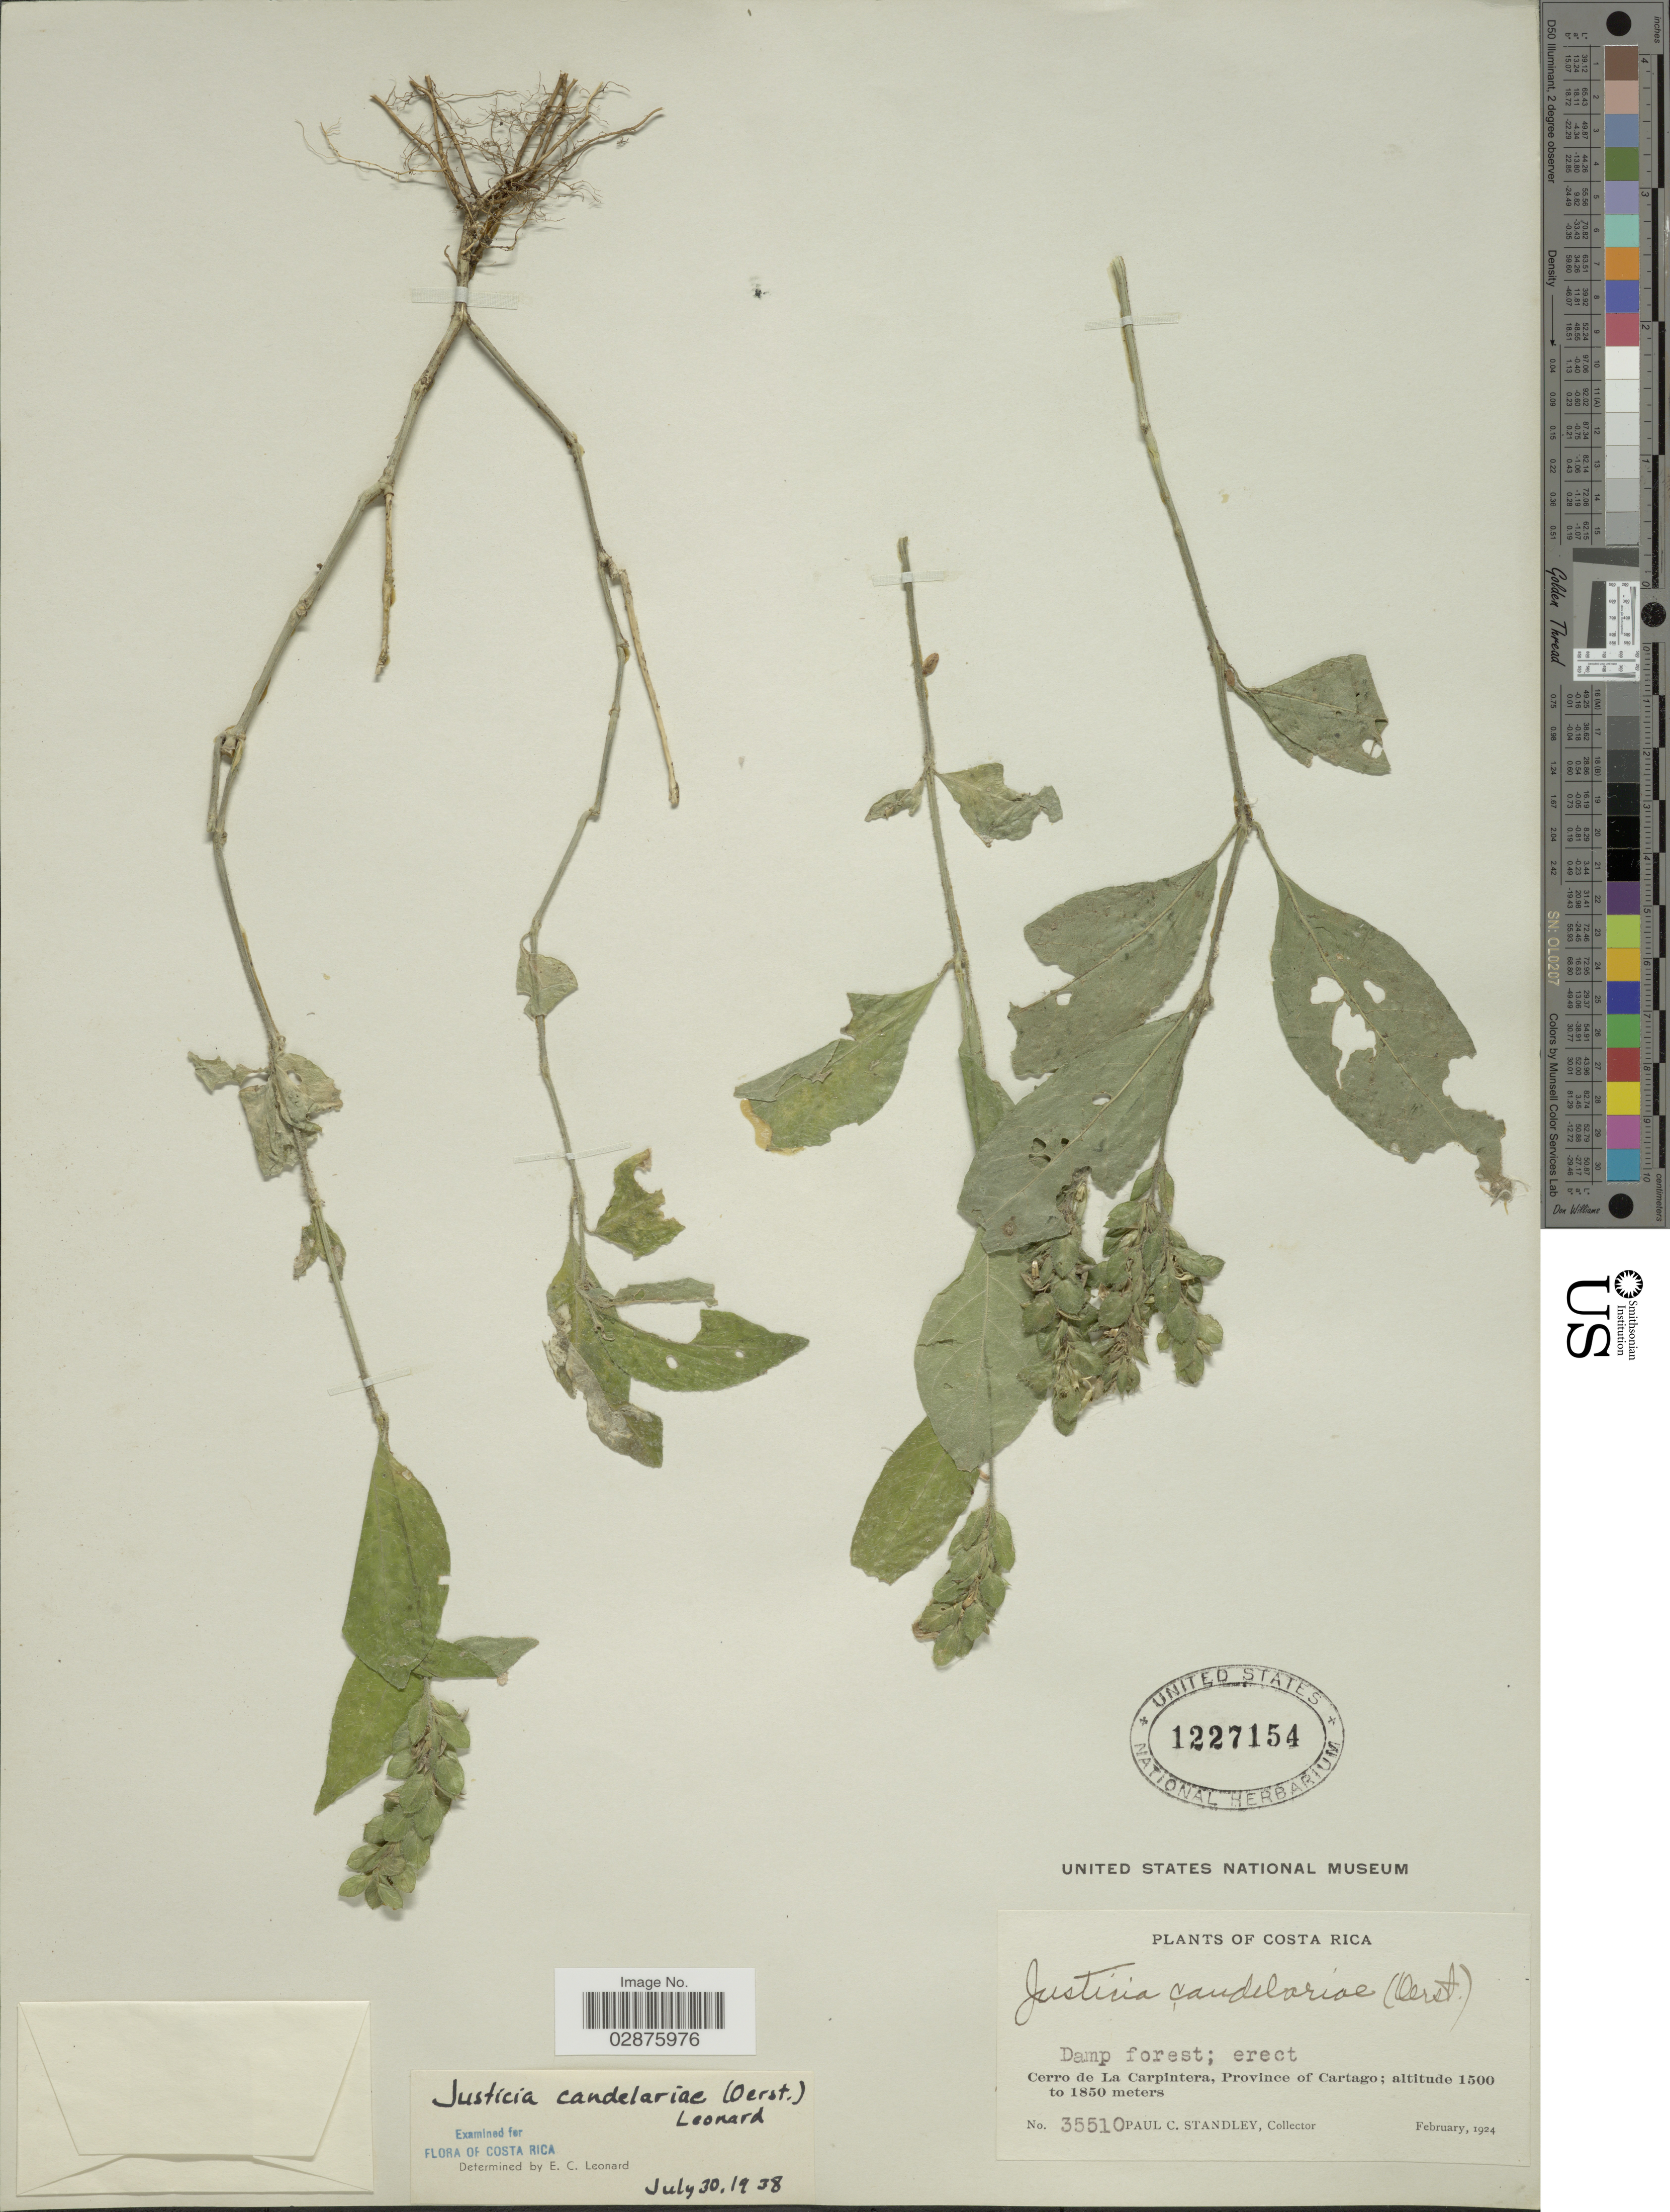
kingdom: Plantae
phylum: Tracheophyta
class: Magnoliopsida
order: Lamiales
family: Acanthaceae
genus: Justicia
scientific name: Justicia candelariae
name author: (Oerst.) Leonard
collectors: P. C. Standley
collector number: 35510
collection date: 1924-02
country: Costa Rica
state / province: Cartago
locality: Cerro de La Carpintera, Province of Cartago.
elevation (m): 1500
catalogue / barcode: US 1227154